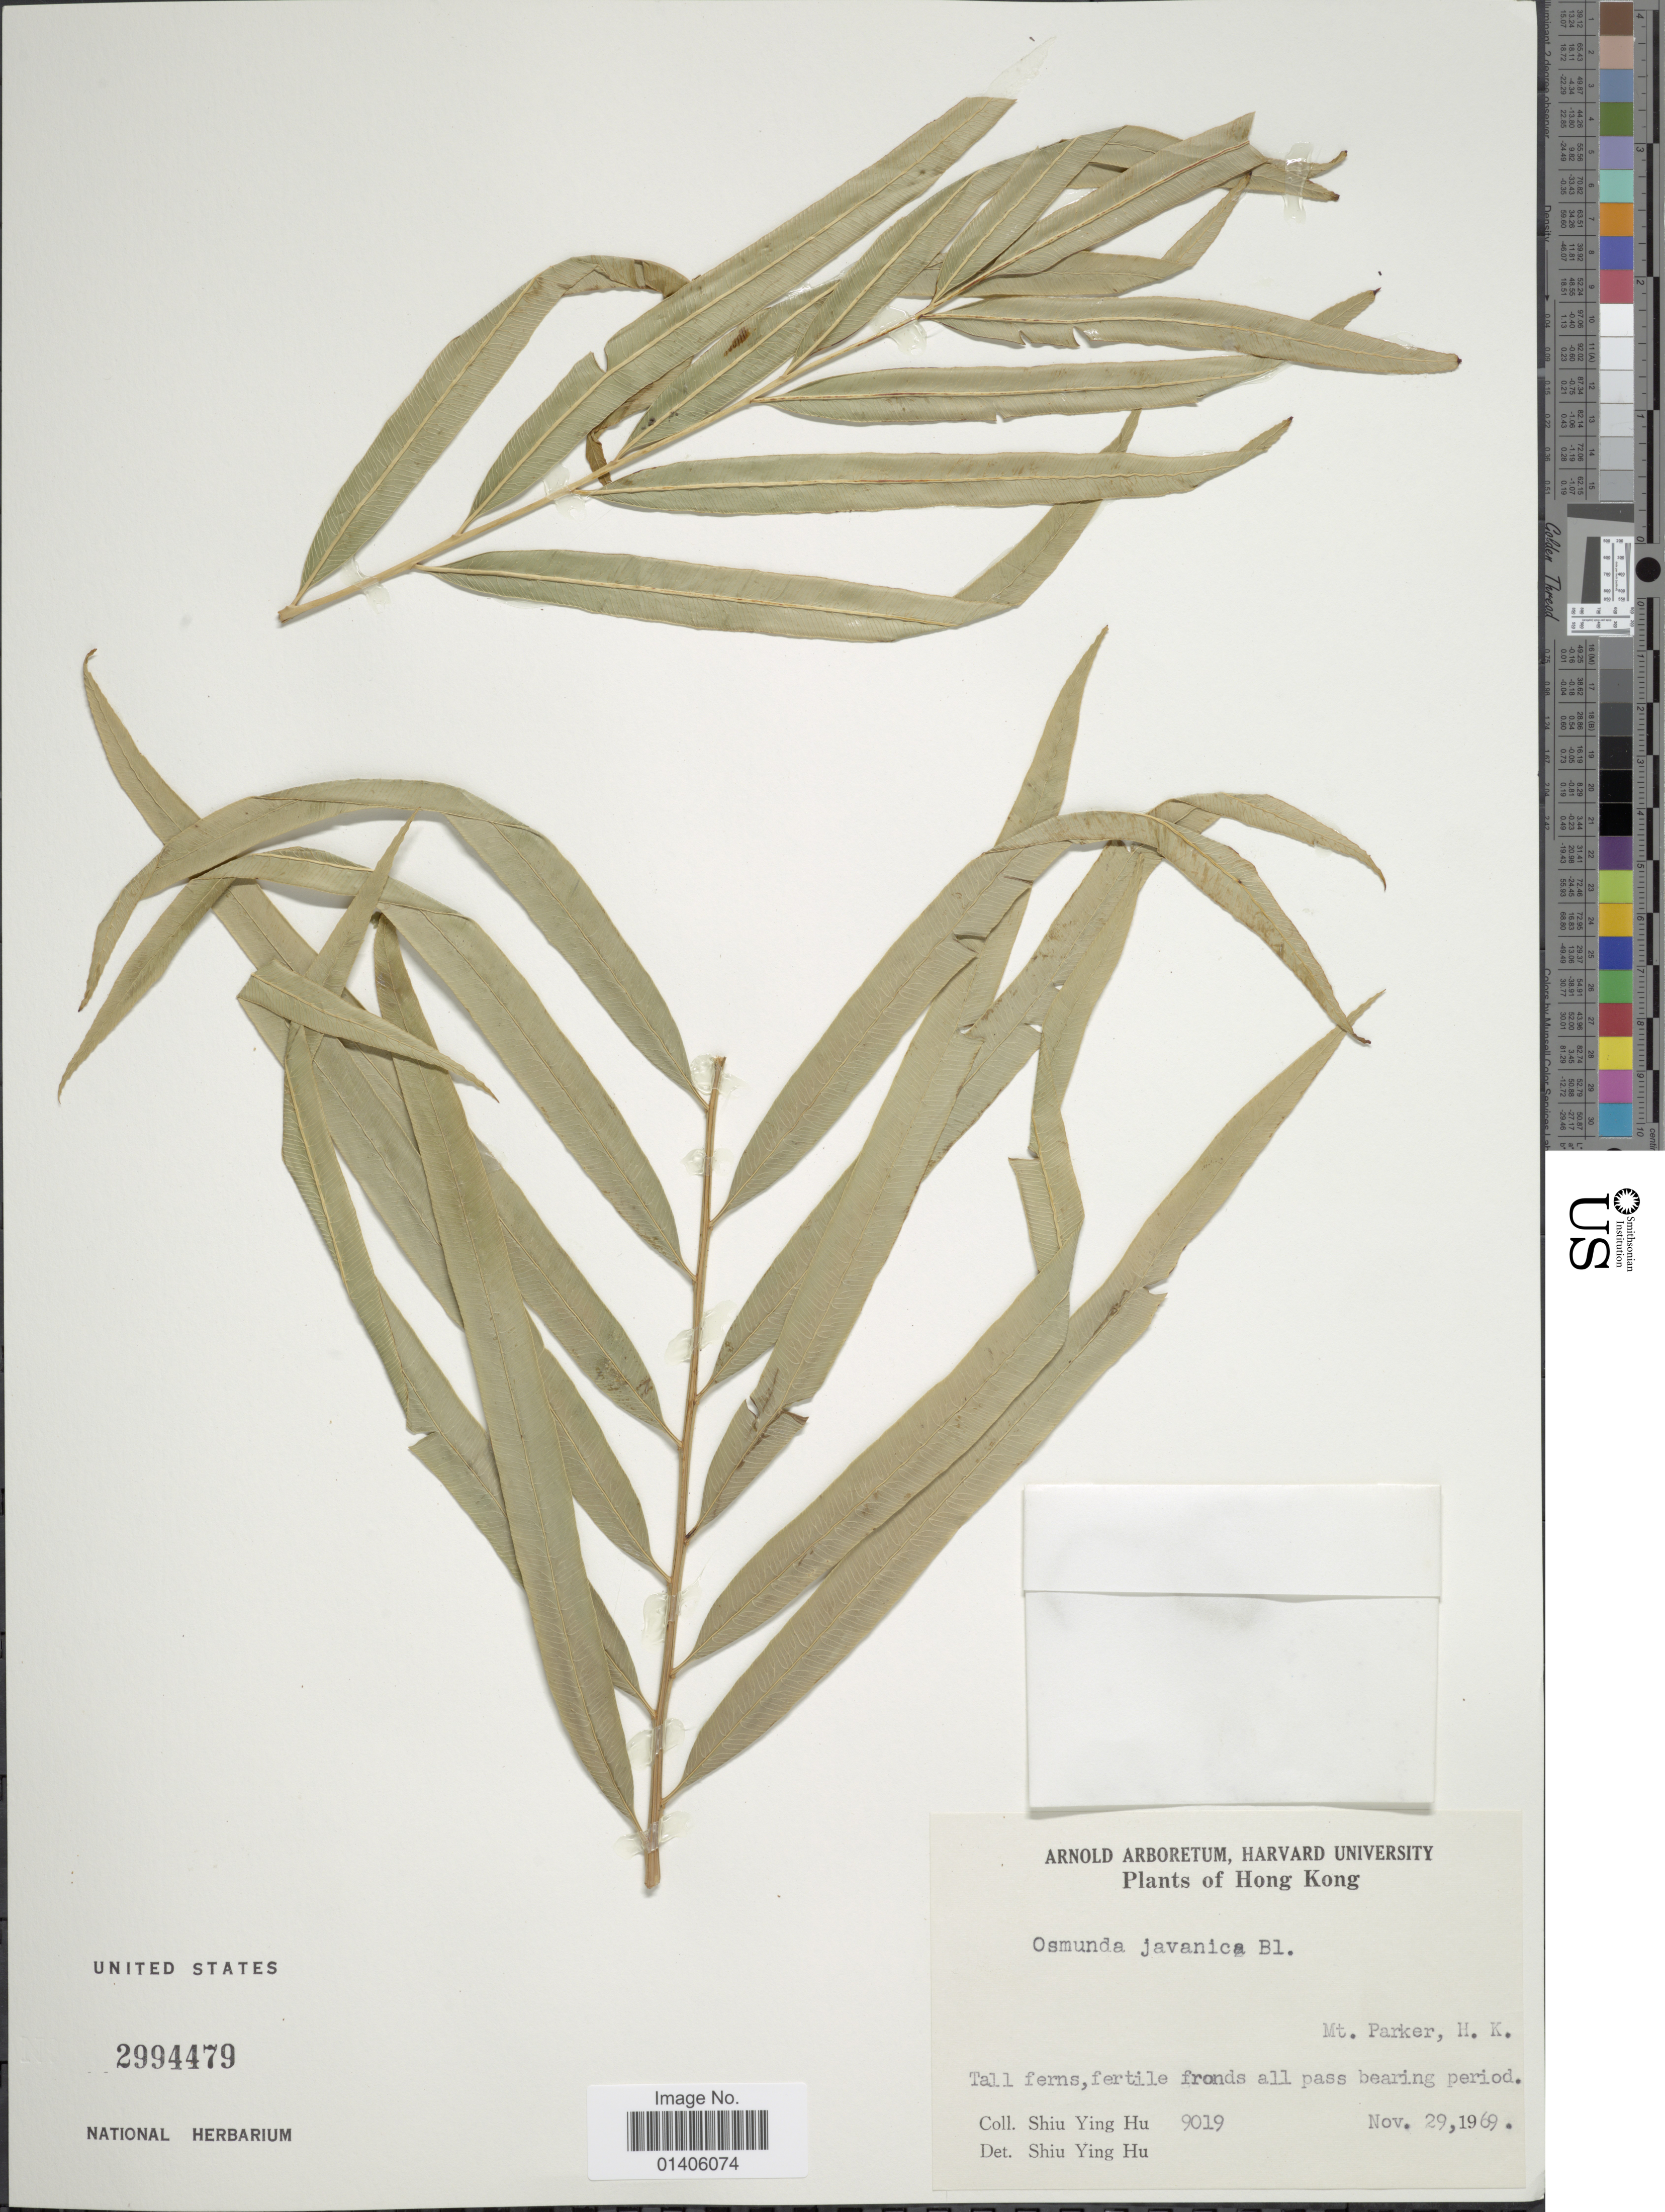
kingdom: Plantae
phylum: Tracheophyta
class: Polypodiopsida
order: Osmundales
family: Osmundaceae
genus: Osmunda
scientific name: Osmunda javanica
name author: Blume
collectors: S. Y. Hu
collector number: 9019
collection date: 1969-11-29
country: China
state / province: Hong Kong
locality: Mt Parker, H.K.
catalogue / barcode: US 2994479